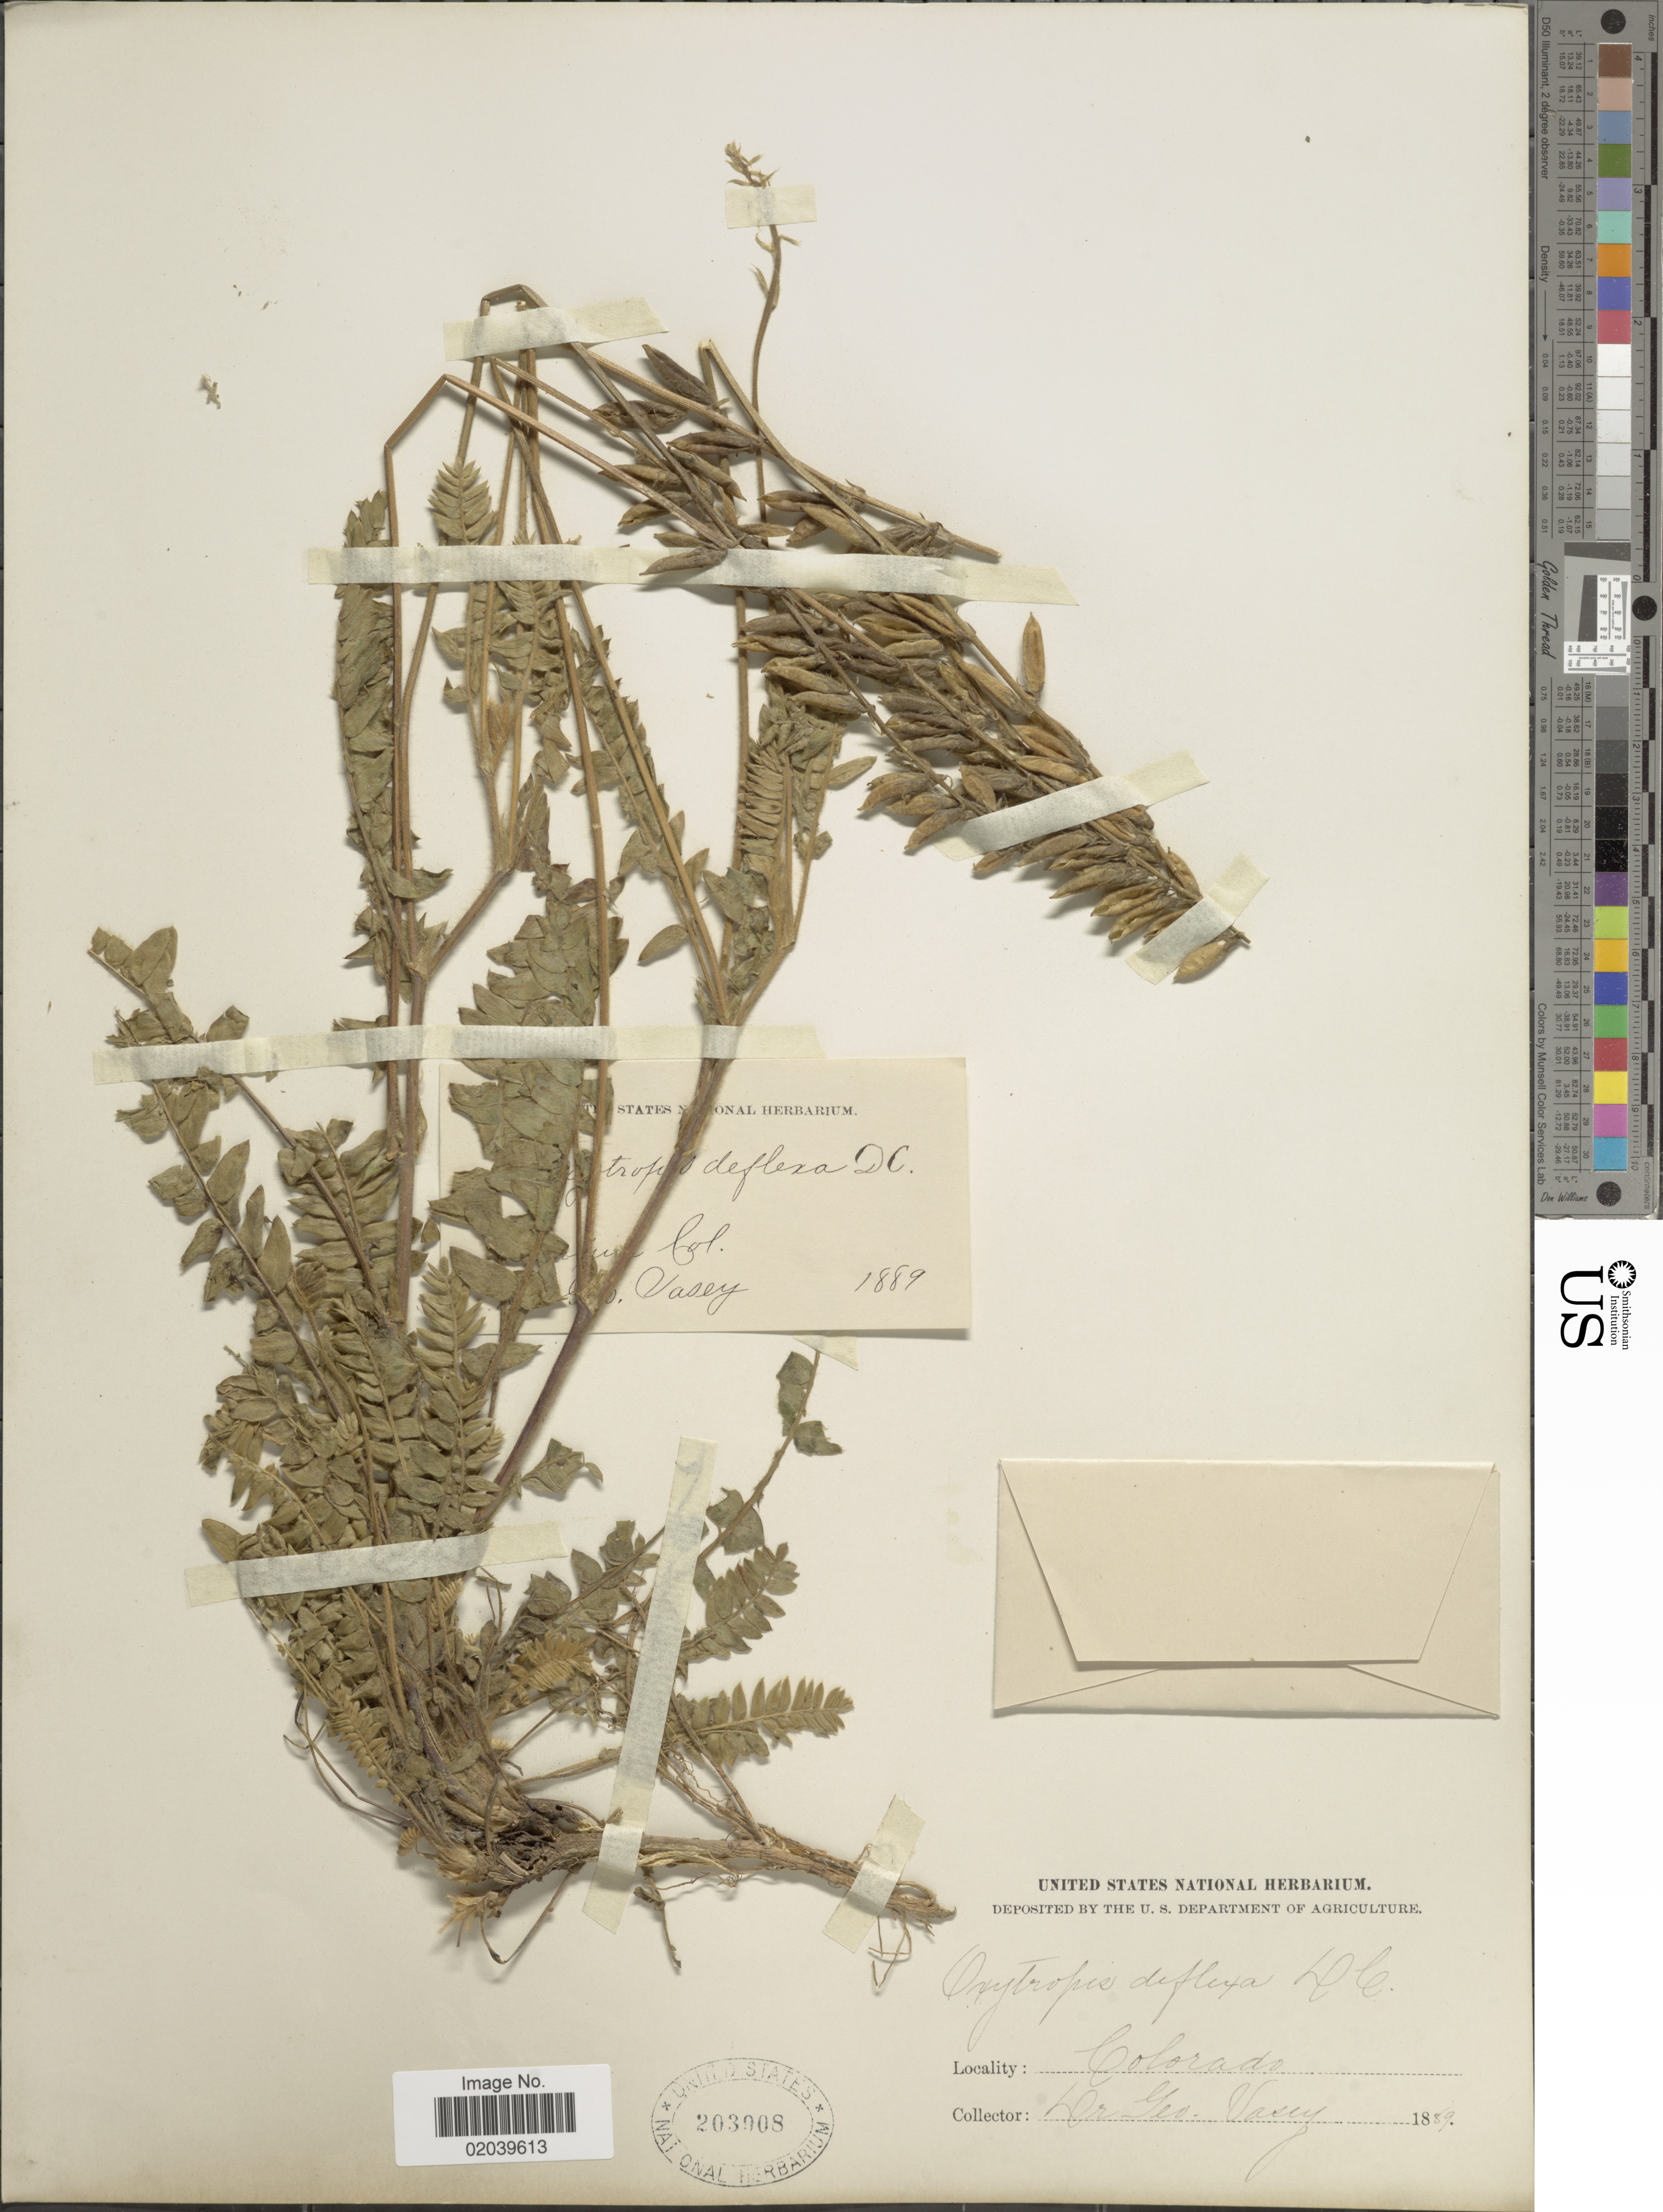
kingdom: Plantae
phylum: Tracheophyta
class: Magnoliopsida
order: Fabales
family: Fabaceae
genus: Oxytropis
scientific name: Oxytropis deflexa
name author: (Pall.) DC.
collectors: G. Vasey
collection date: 1889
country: United States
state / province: Colorado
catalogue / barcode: US 203908